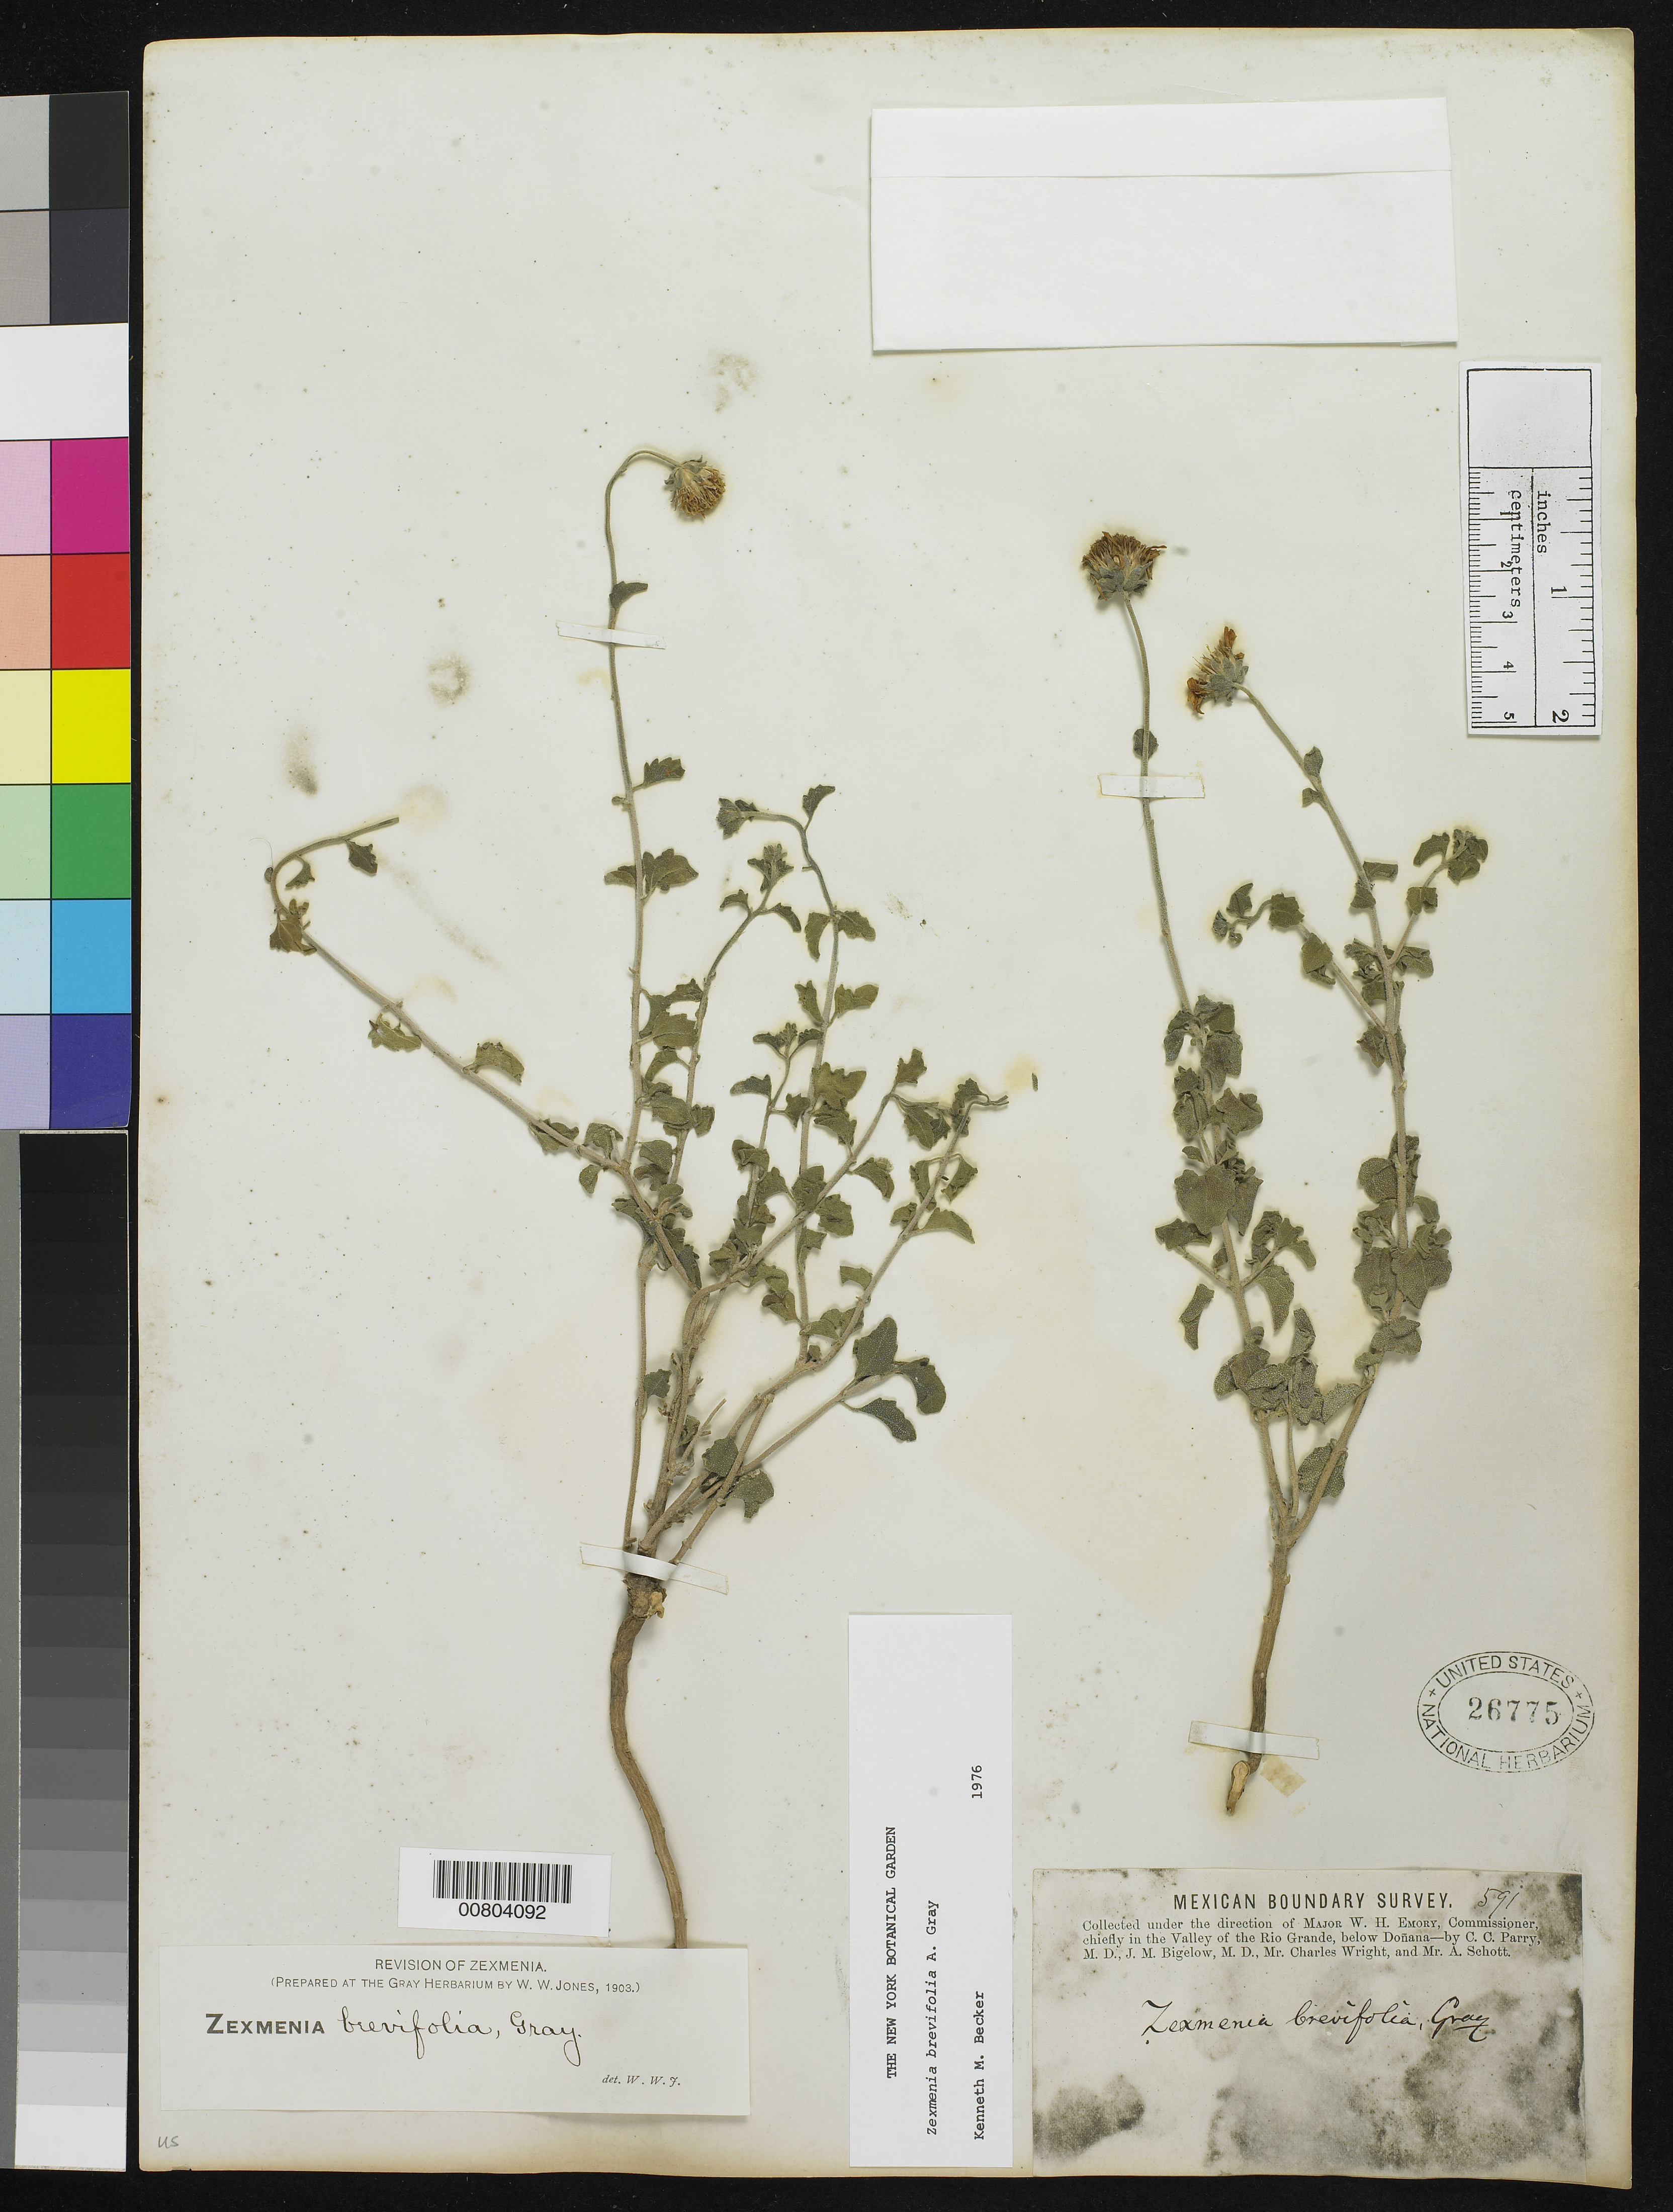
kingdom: Plantae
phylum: Tracheophyta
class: Magnoliopsida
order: Asterales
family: Asteraceae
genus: Zexmenia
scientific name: Zexmenia brevifolia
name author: A. Gray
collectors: C. C. Parry, J. M. Bigelow, C. Wright & A. C. V. Schott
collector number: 591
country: United States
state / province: New Mexico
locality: Valley of the Rio Grande, below Doñana, New Mexico.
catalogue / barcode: US 26775